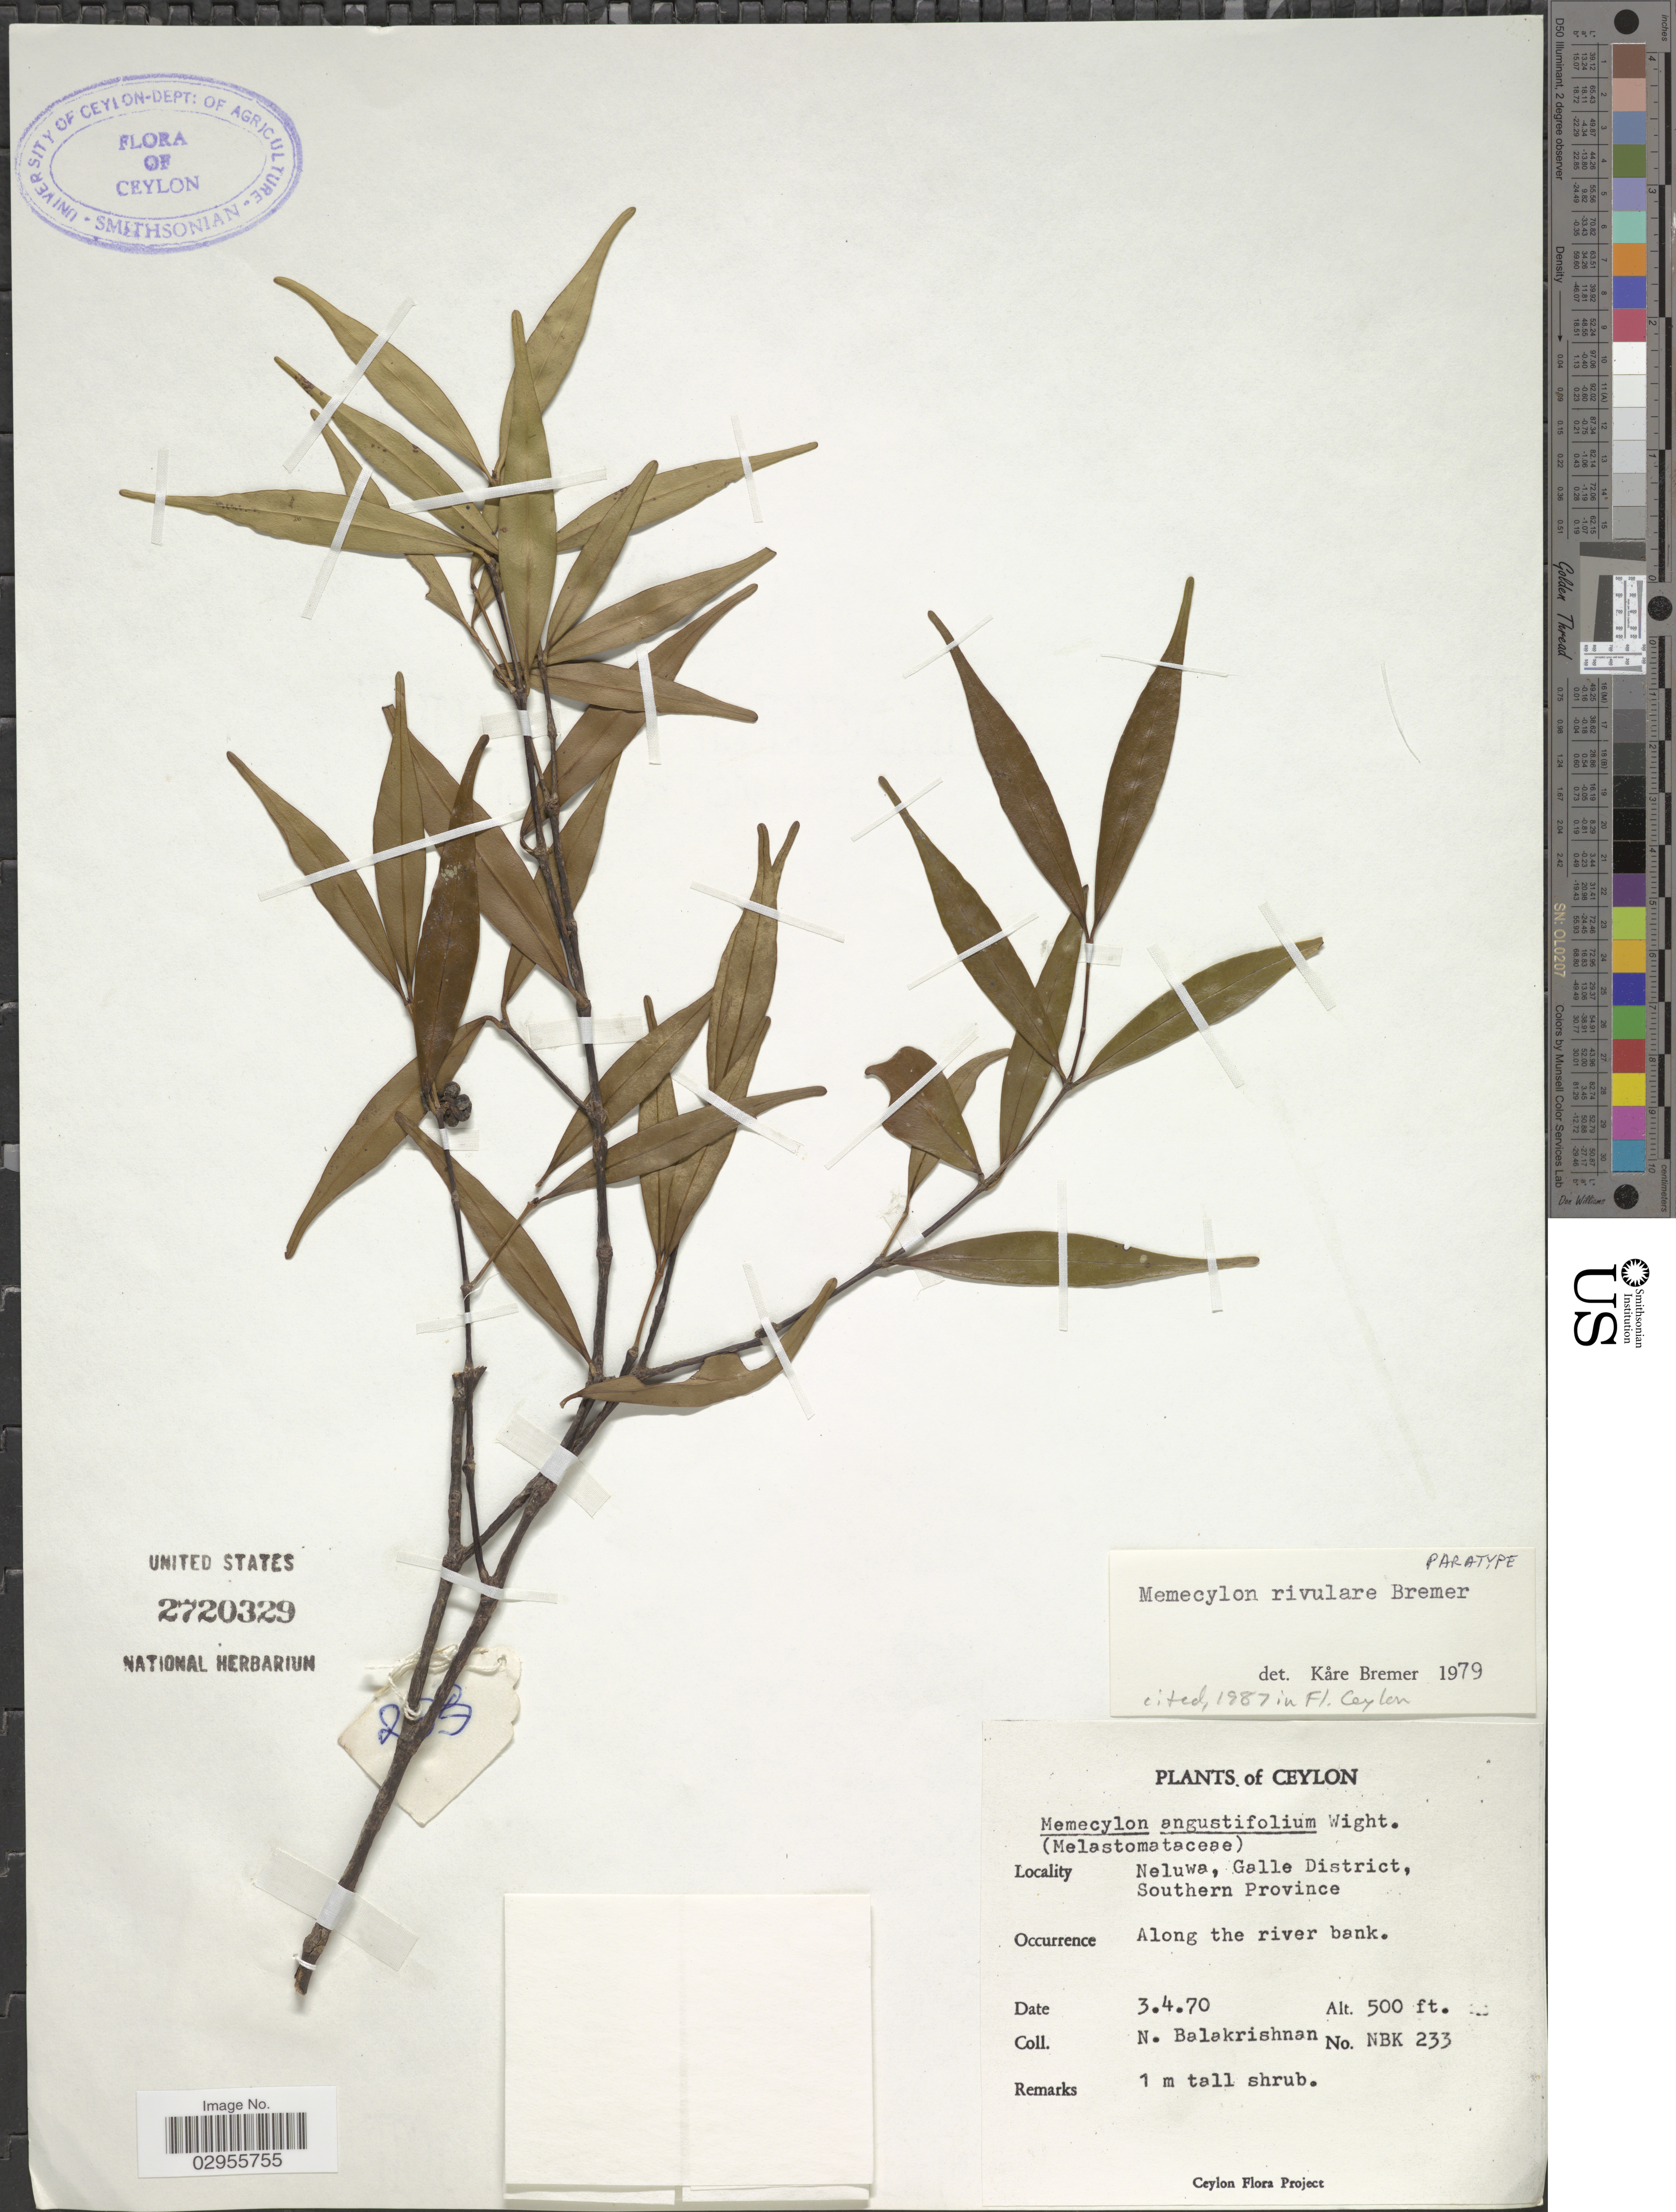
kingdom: Plantae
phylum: Tracheophyta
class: Magnoliopsida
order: Myrtales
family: Melastomataceae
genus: Memecylon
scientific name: Memecylon rivulare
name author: K. Bremer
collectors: N. Balakrishnan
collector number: NBK233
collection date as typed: Transcribed d/m/y: 3/4/70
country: Sri Lanka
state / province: Southern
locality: Ceylon, Neluwa, Galle District.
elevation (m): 152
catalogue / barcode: US 2720329